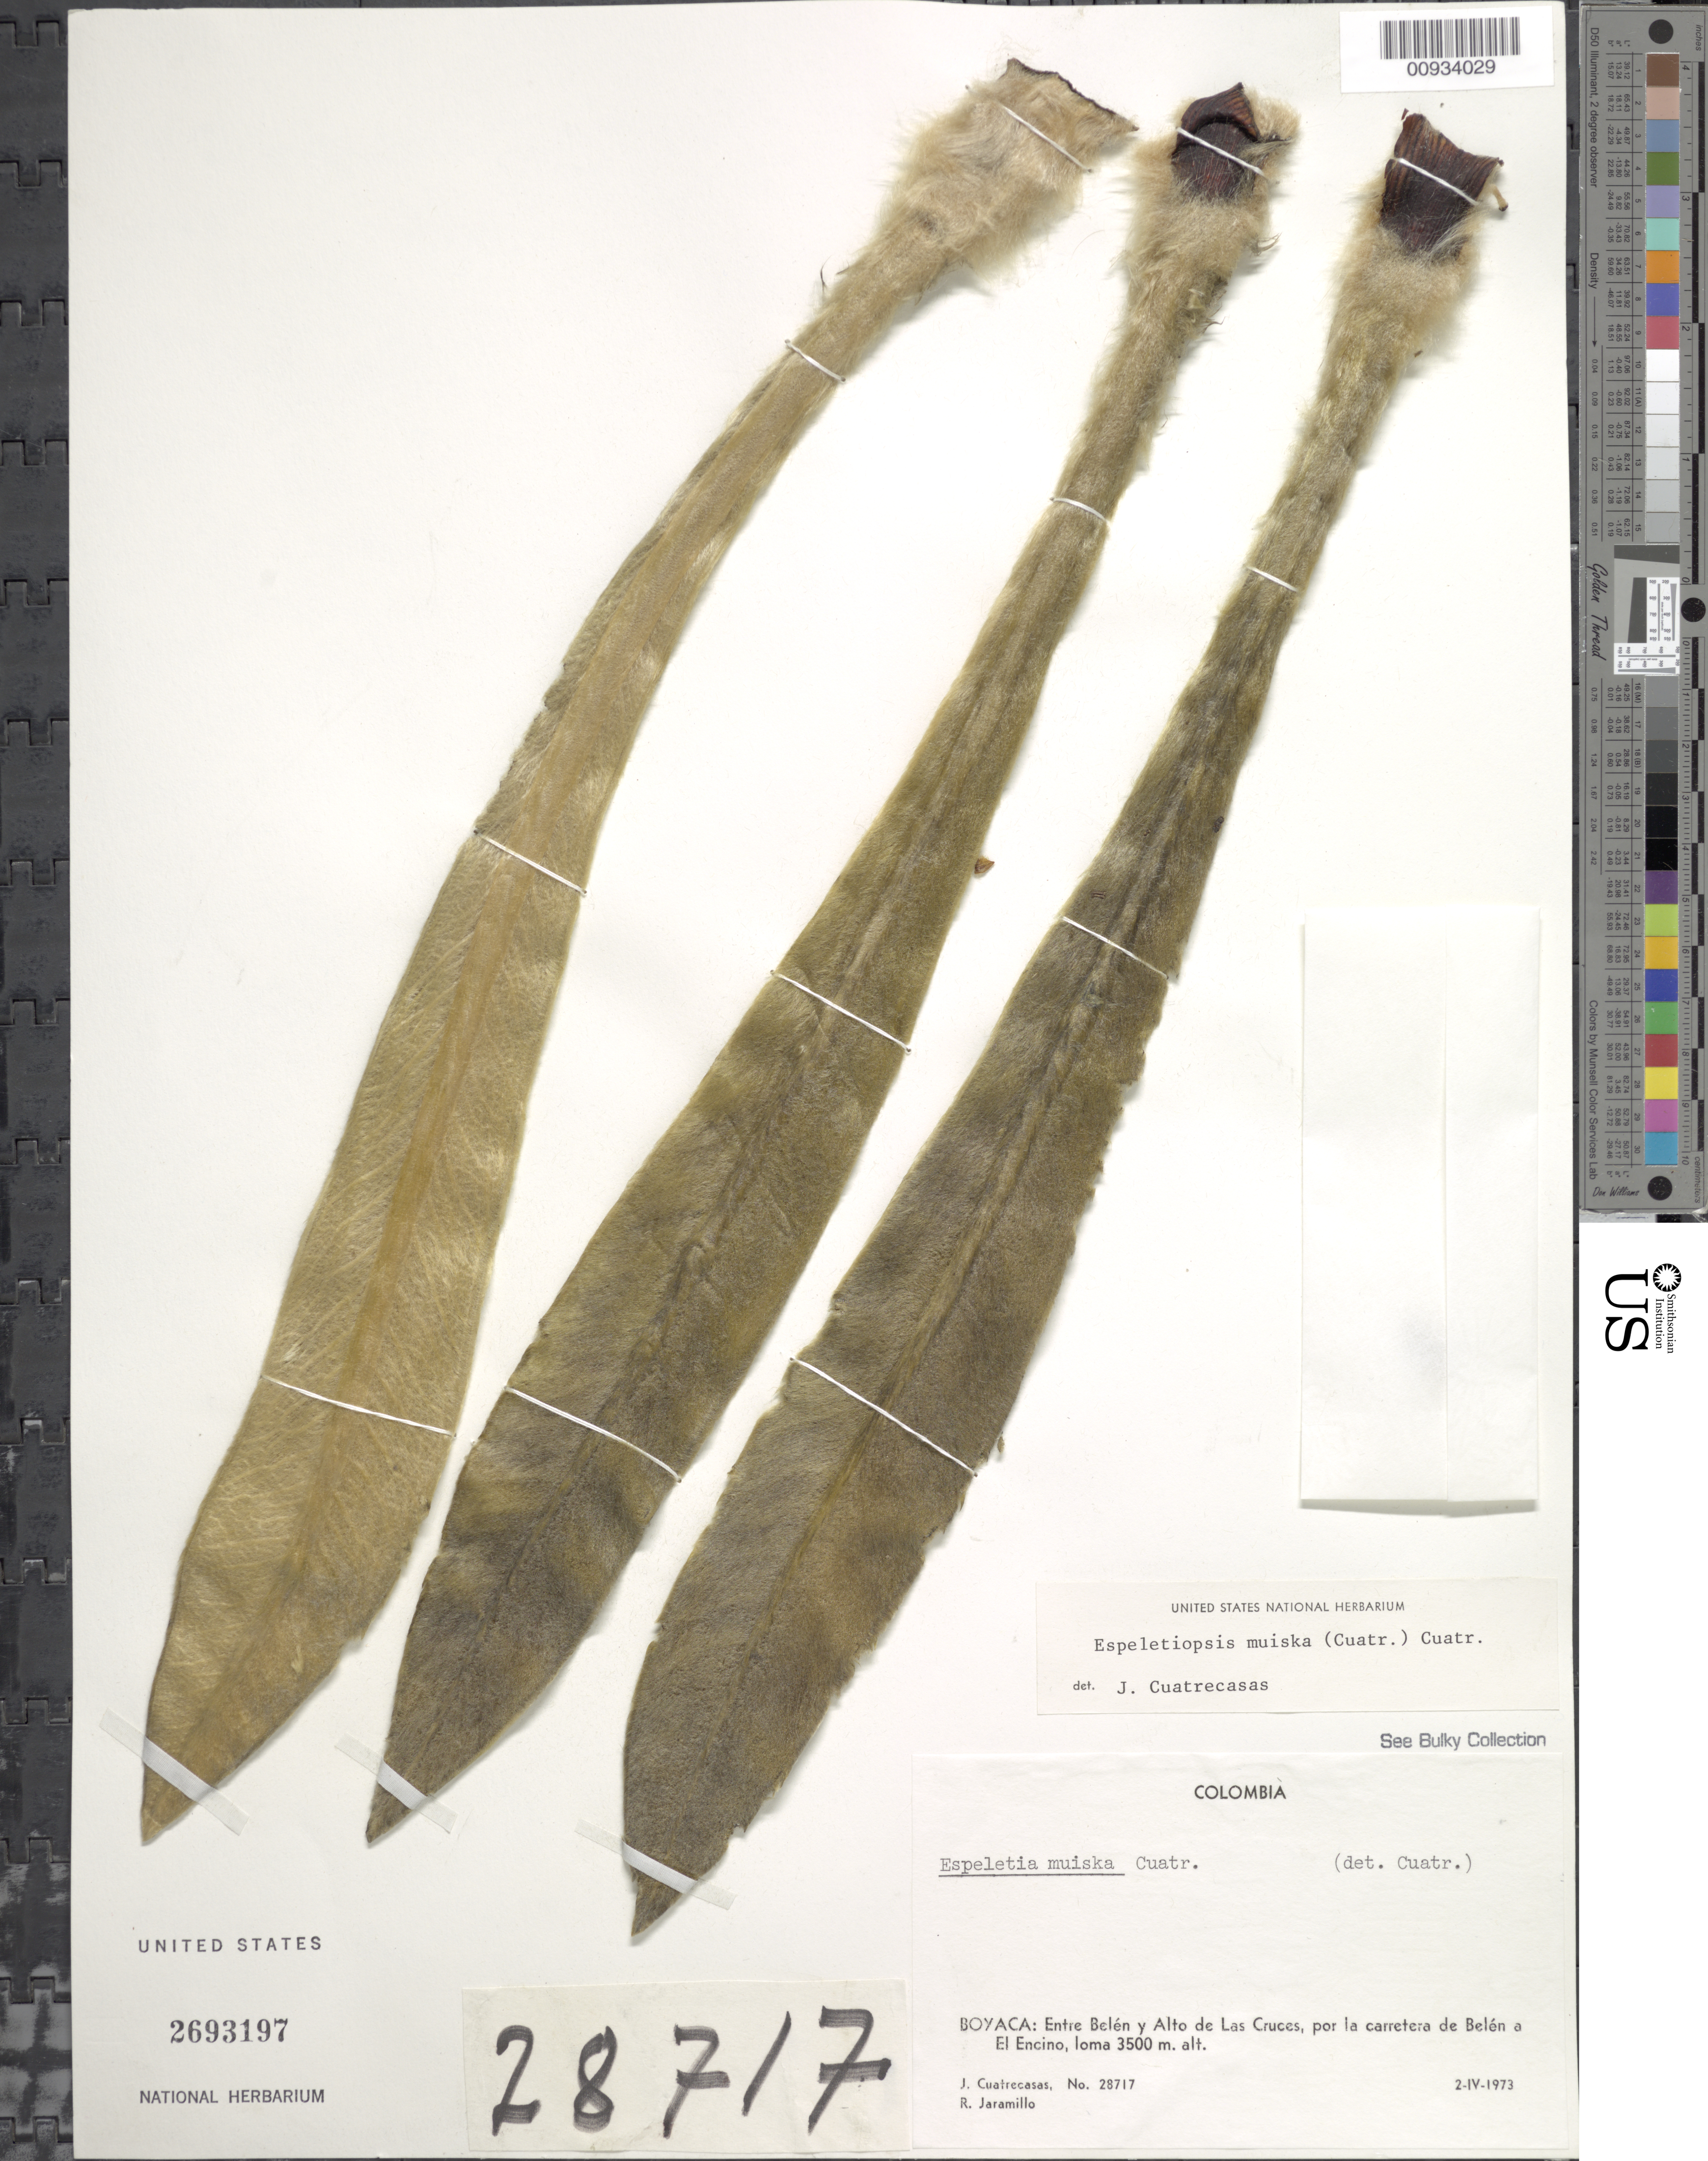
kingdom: Plantae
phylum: Tracheophyta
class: Magnoliopsida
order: Asterales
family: Asteraceae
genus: Espeletiopsis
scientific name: Espeletiopsis muiska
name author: (Cuatrec.) Cuatrec.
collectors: J. Cuatrecasas & R. Jaramillo M.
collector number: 28717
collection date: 1973-04-02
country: Colombia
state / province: Boyacá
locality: Boyacá: Entre Belen y Alto de Las Cruces, por la carretera de Belen a El Encino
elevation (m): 3500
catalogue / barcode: US 2693197